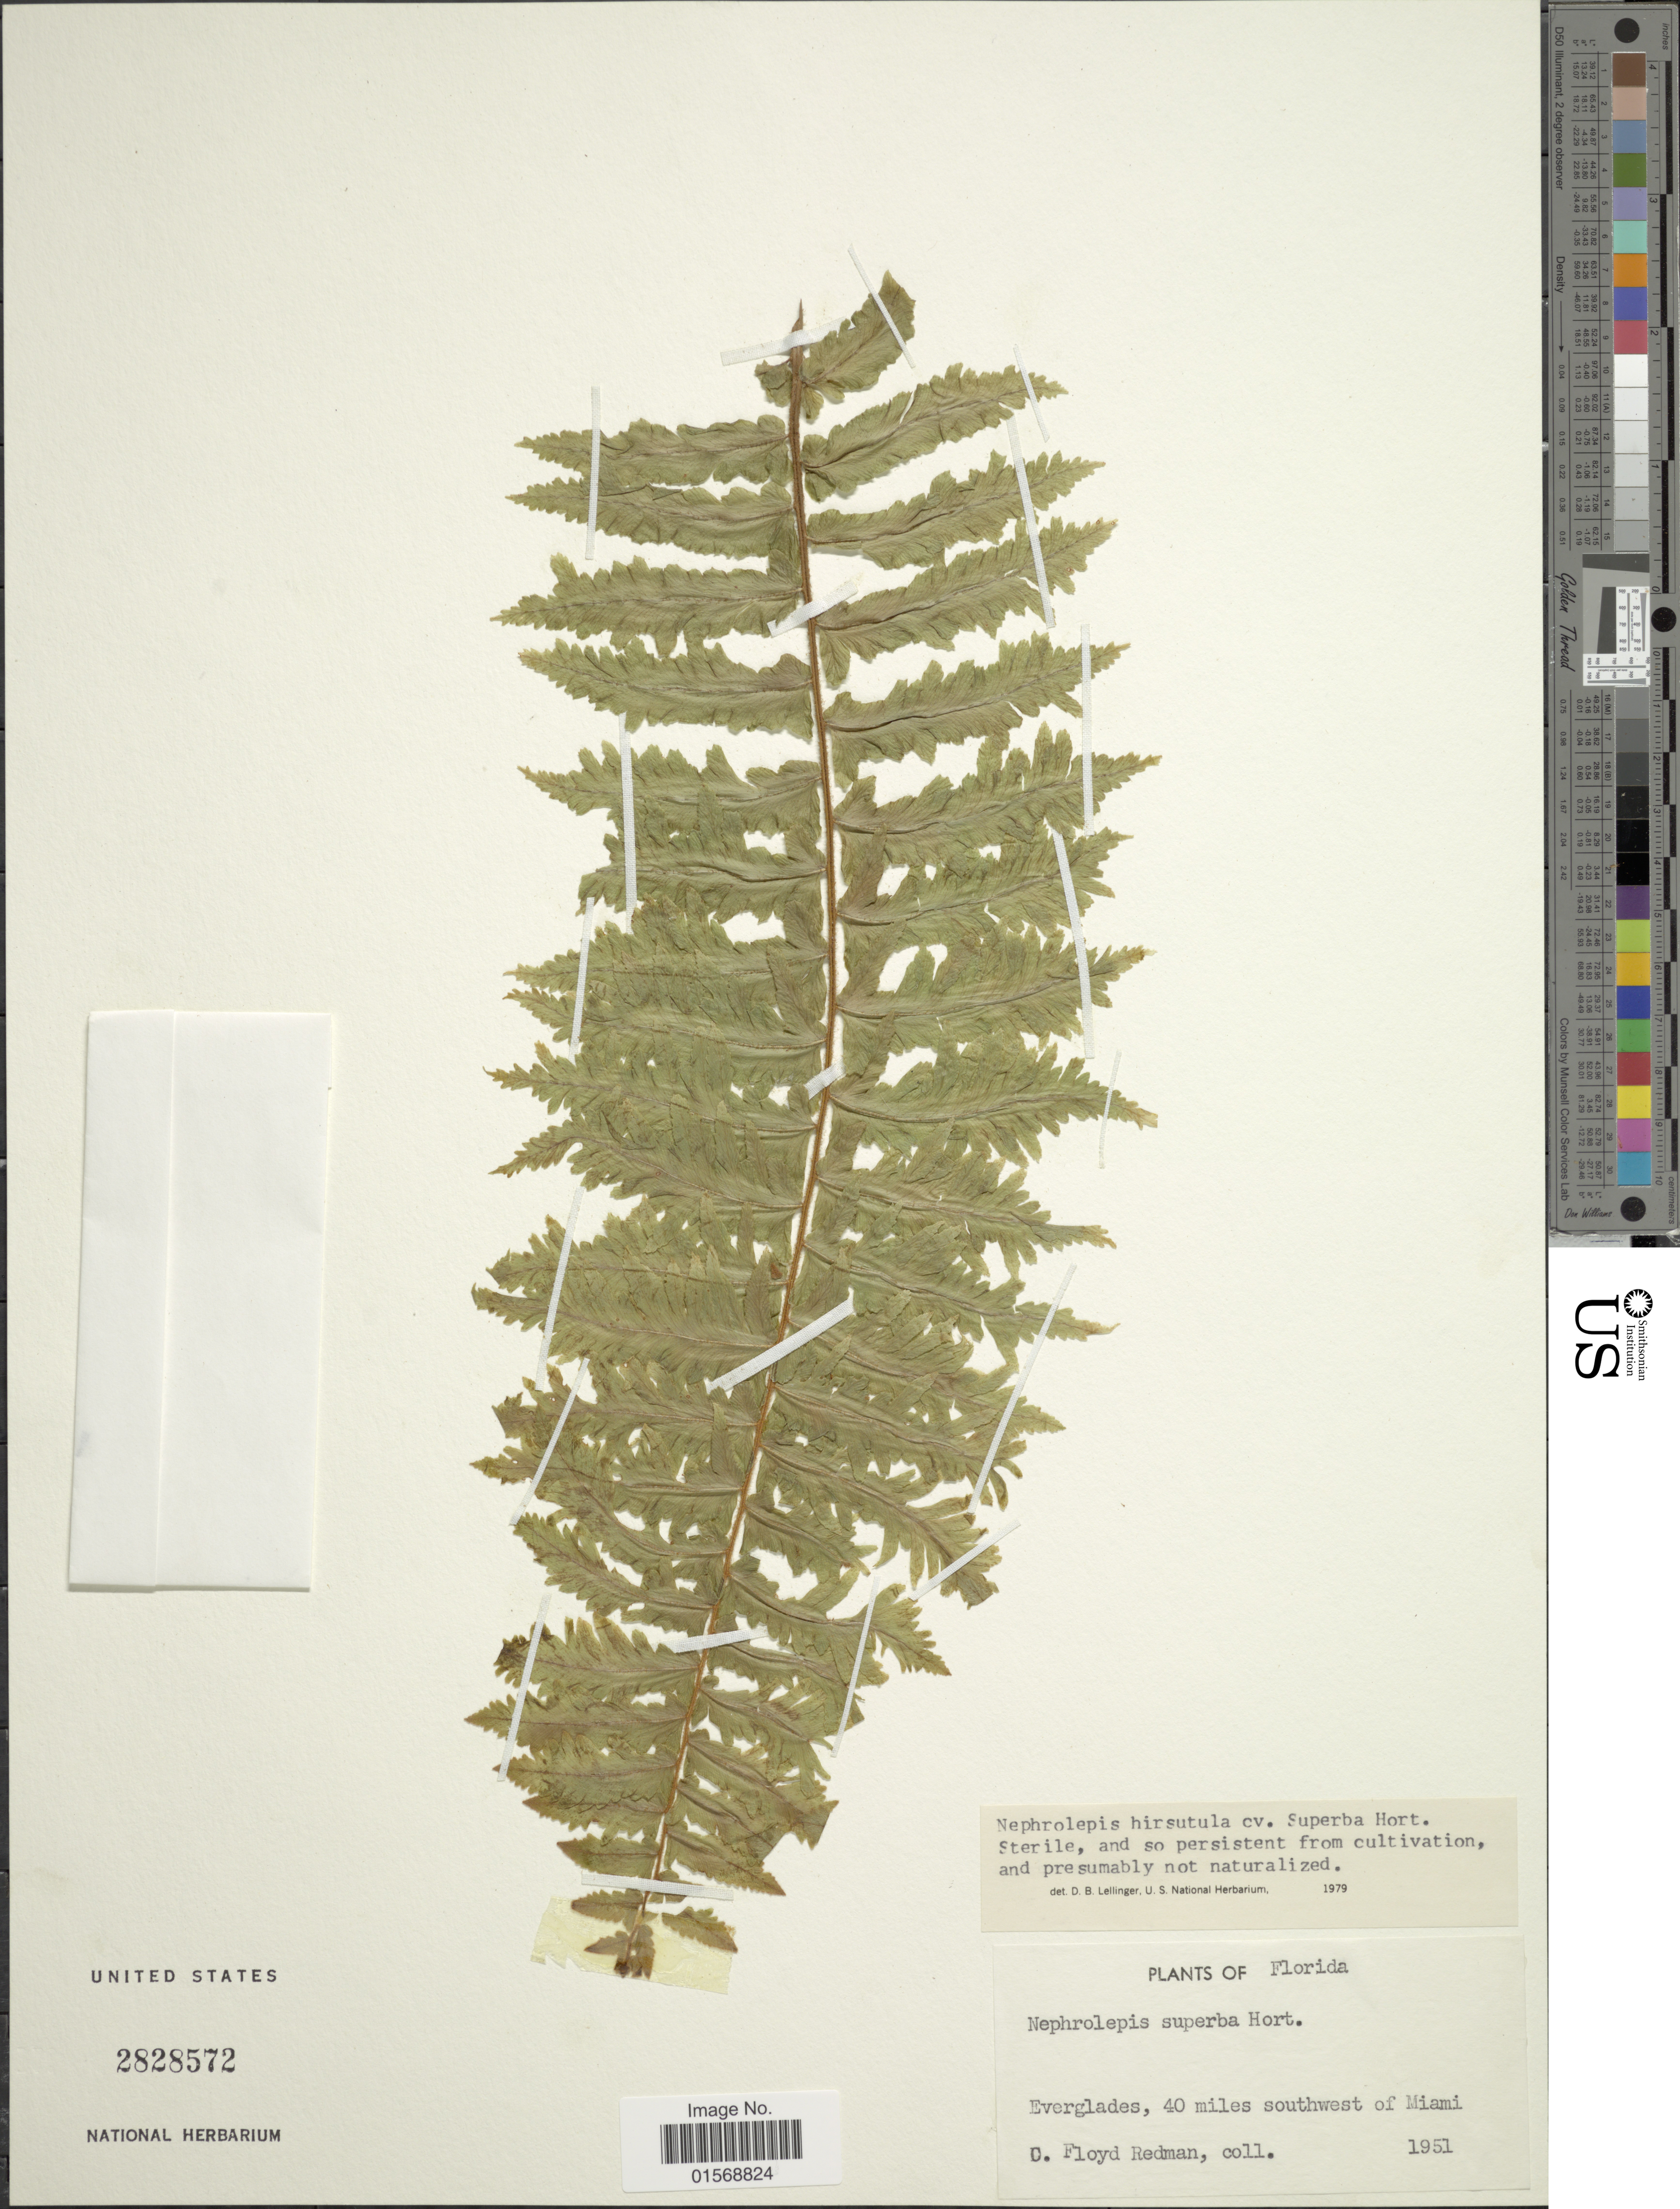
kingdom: Plantae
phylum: Tracheophyta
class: Polypodiopsida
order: Polypodiales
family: Nephrolepidaceae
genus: Nephrolepis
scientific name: Nephrolepis hirsutula 'Superba'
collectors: D. Redman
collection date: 1951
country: United States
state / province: Florida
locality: Florida, Everglades, 40 miles southwest of Miami.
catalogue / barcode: US 2828572